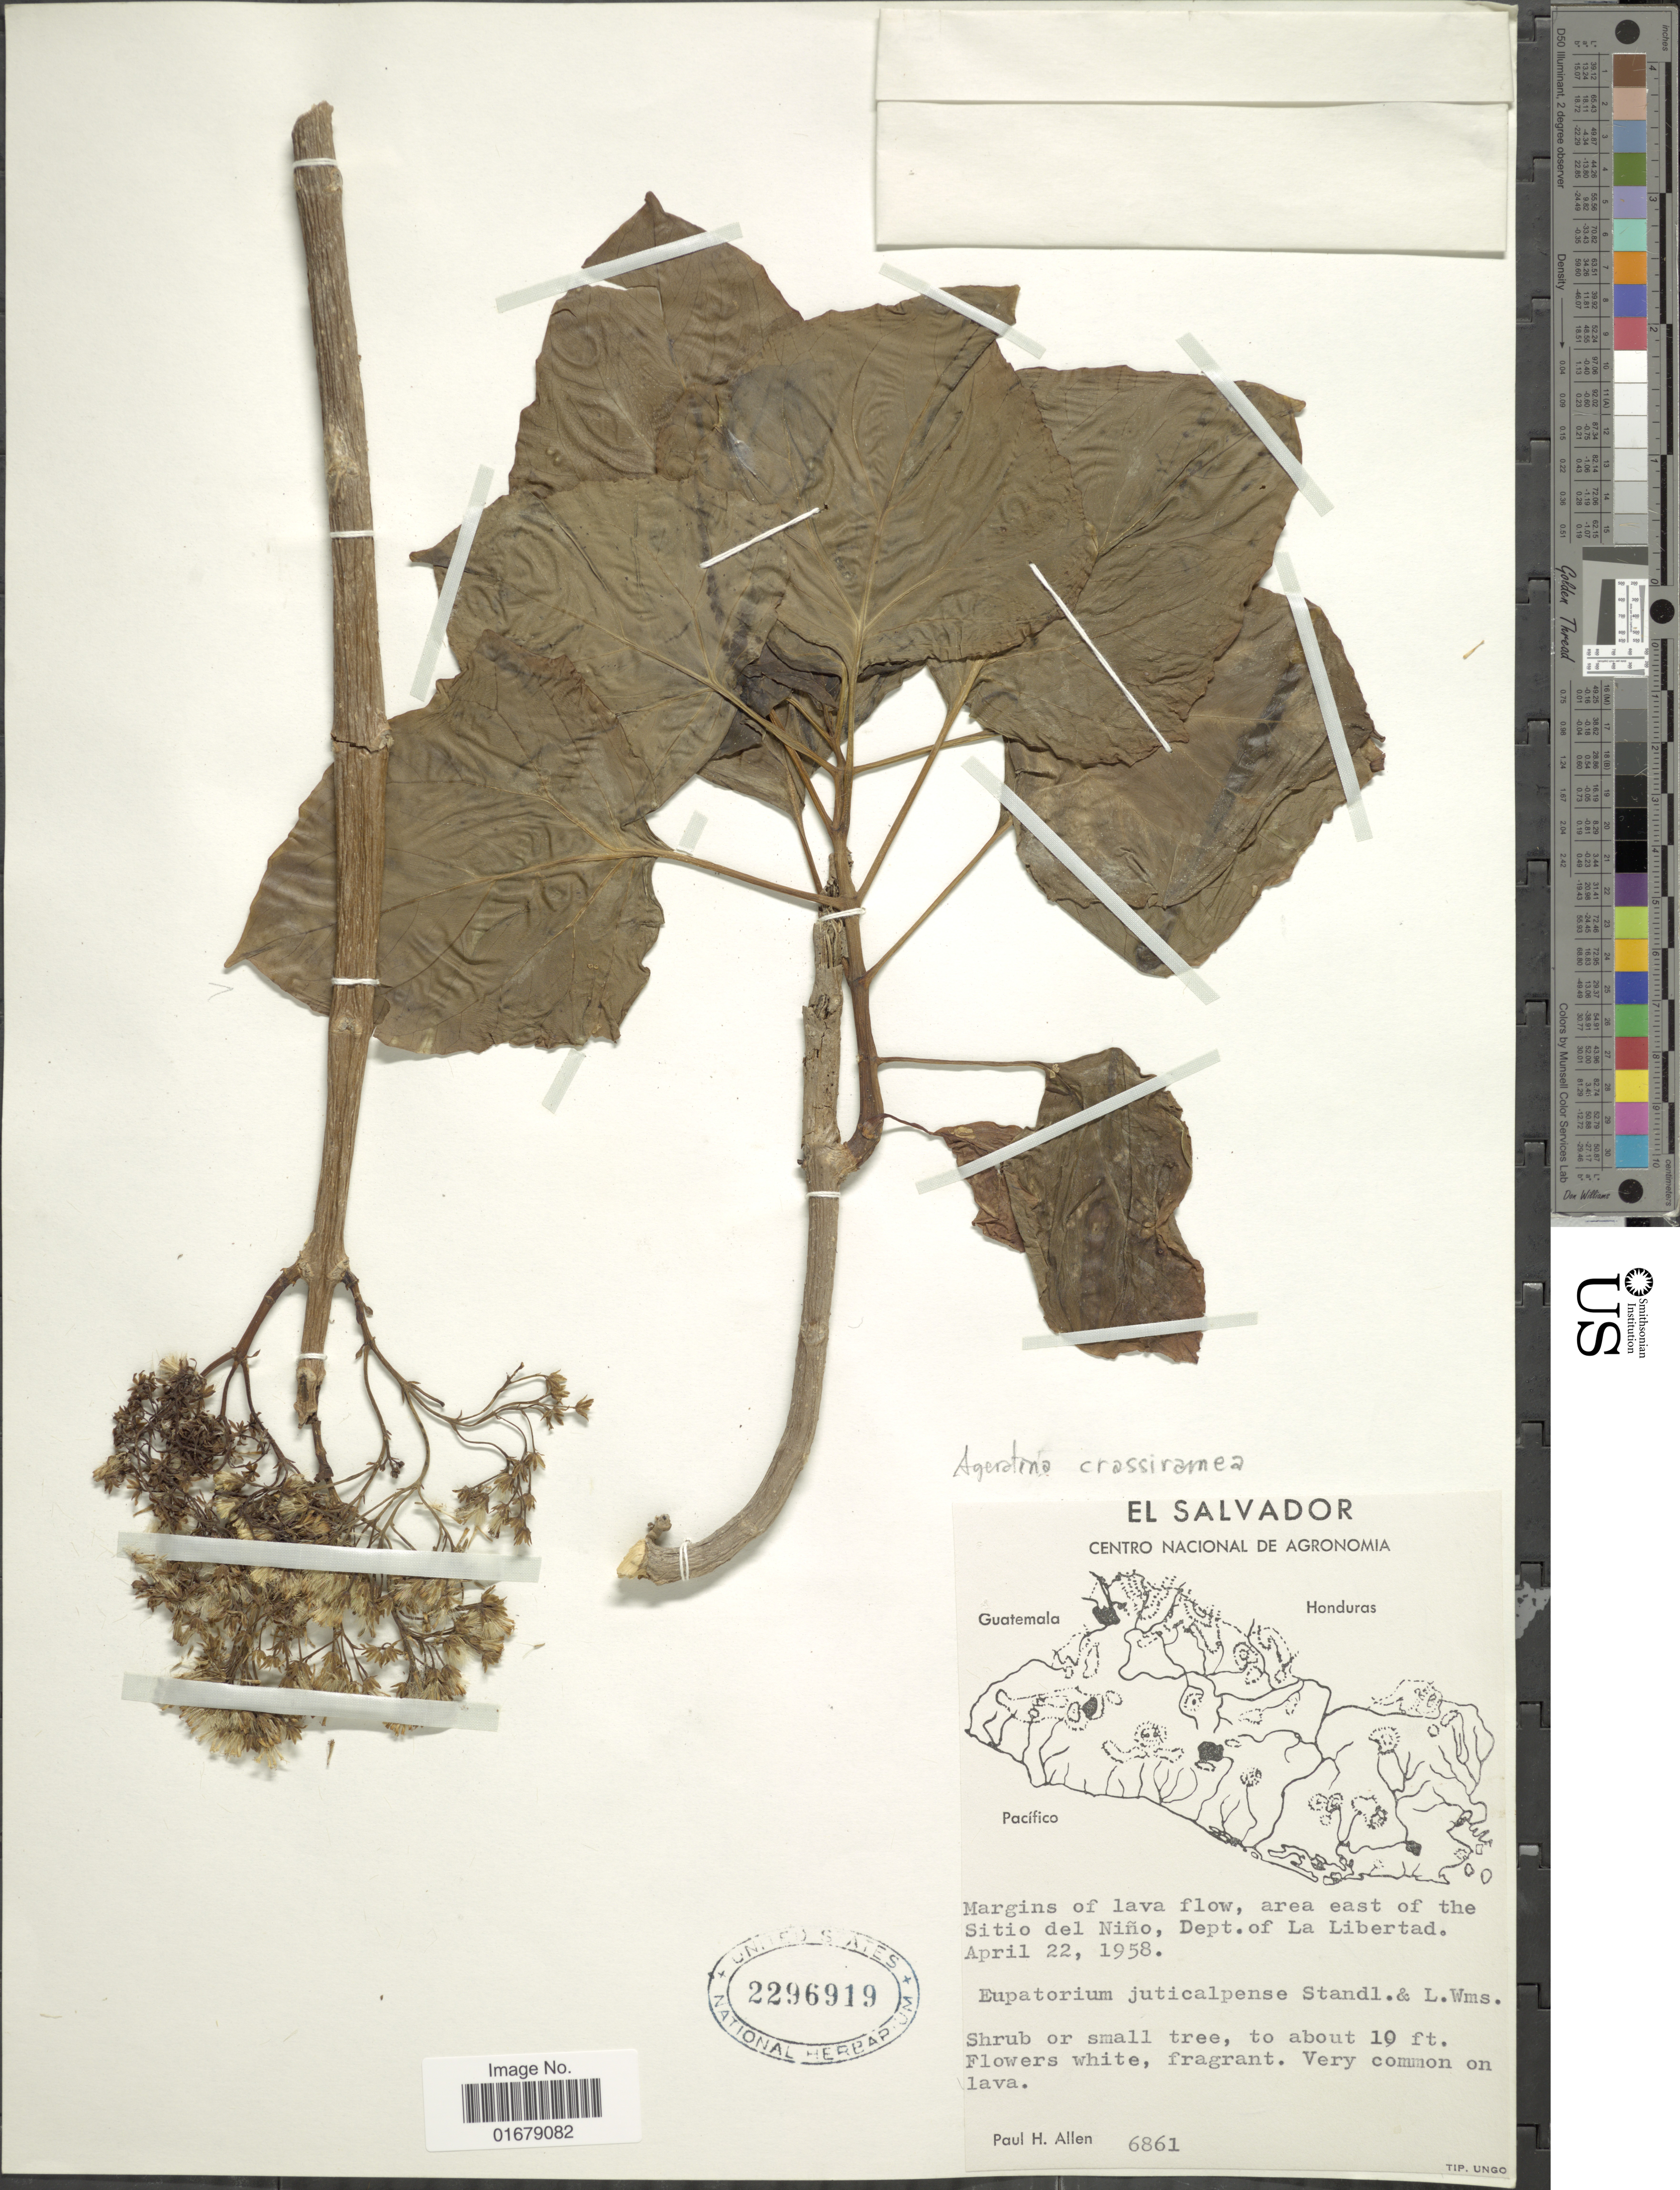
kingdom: Plantae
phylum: Tracheophyta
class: Magnoliopsida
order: Asterales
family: Asteraceae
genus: Pachythamnus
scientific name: Pachythamnus crassirameus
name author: (B.L. Rob.) R.M. King & H. Rob.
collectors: P. H. Allen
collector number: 6861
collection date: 1958-04-22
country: El Salvador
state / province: La Libertad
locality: Margins of lava flow, area east of the Sitio del Niño, Dept. of La Libertad.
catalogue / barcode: US 2296919